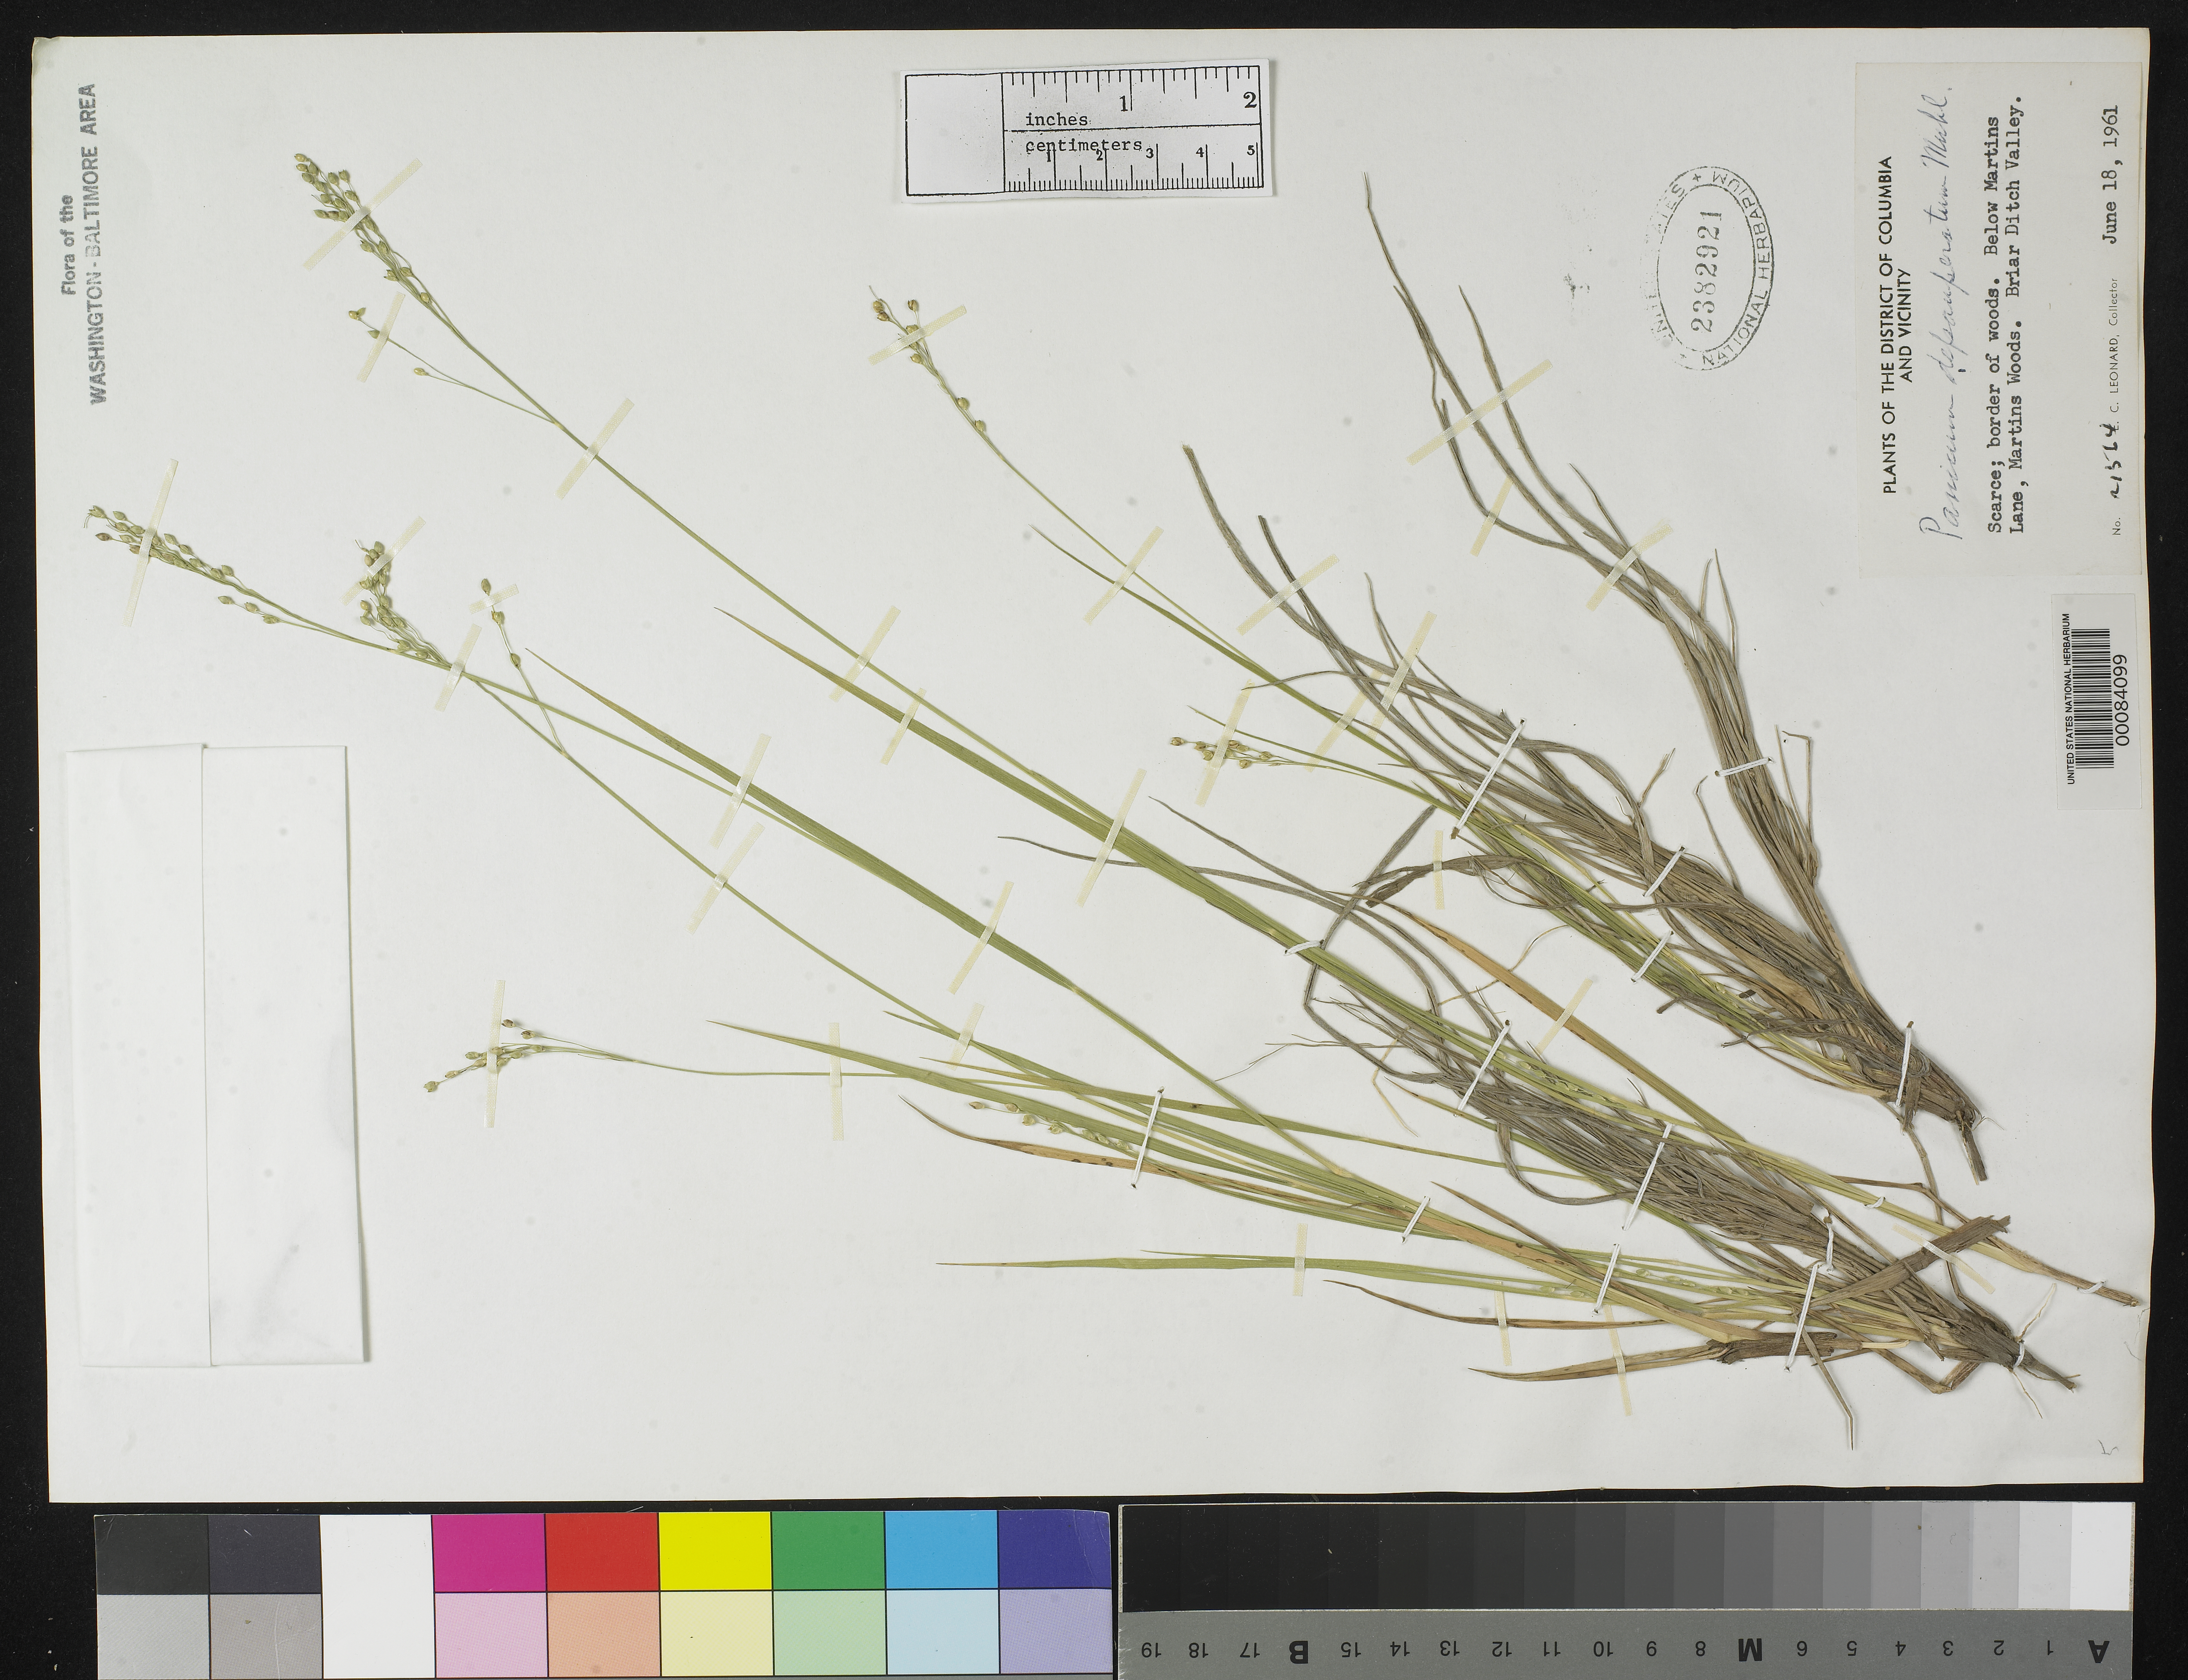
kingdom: Plantae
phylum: Tracheophyta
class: Liliopsida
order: Poales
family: Poaceae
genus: Dichanthelium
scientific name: Dichanthelium depauperatum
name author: (Muhl.) Gould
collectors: E. C. Leonard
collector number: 21564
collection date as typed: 18 Jun 1961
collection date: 1961-06-18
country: United States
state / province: Maryland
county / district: Prince George's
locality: Martin Woods, Briar Ditch Valley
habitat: Border of woods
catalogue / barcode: US 2382921